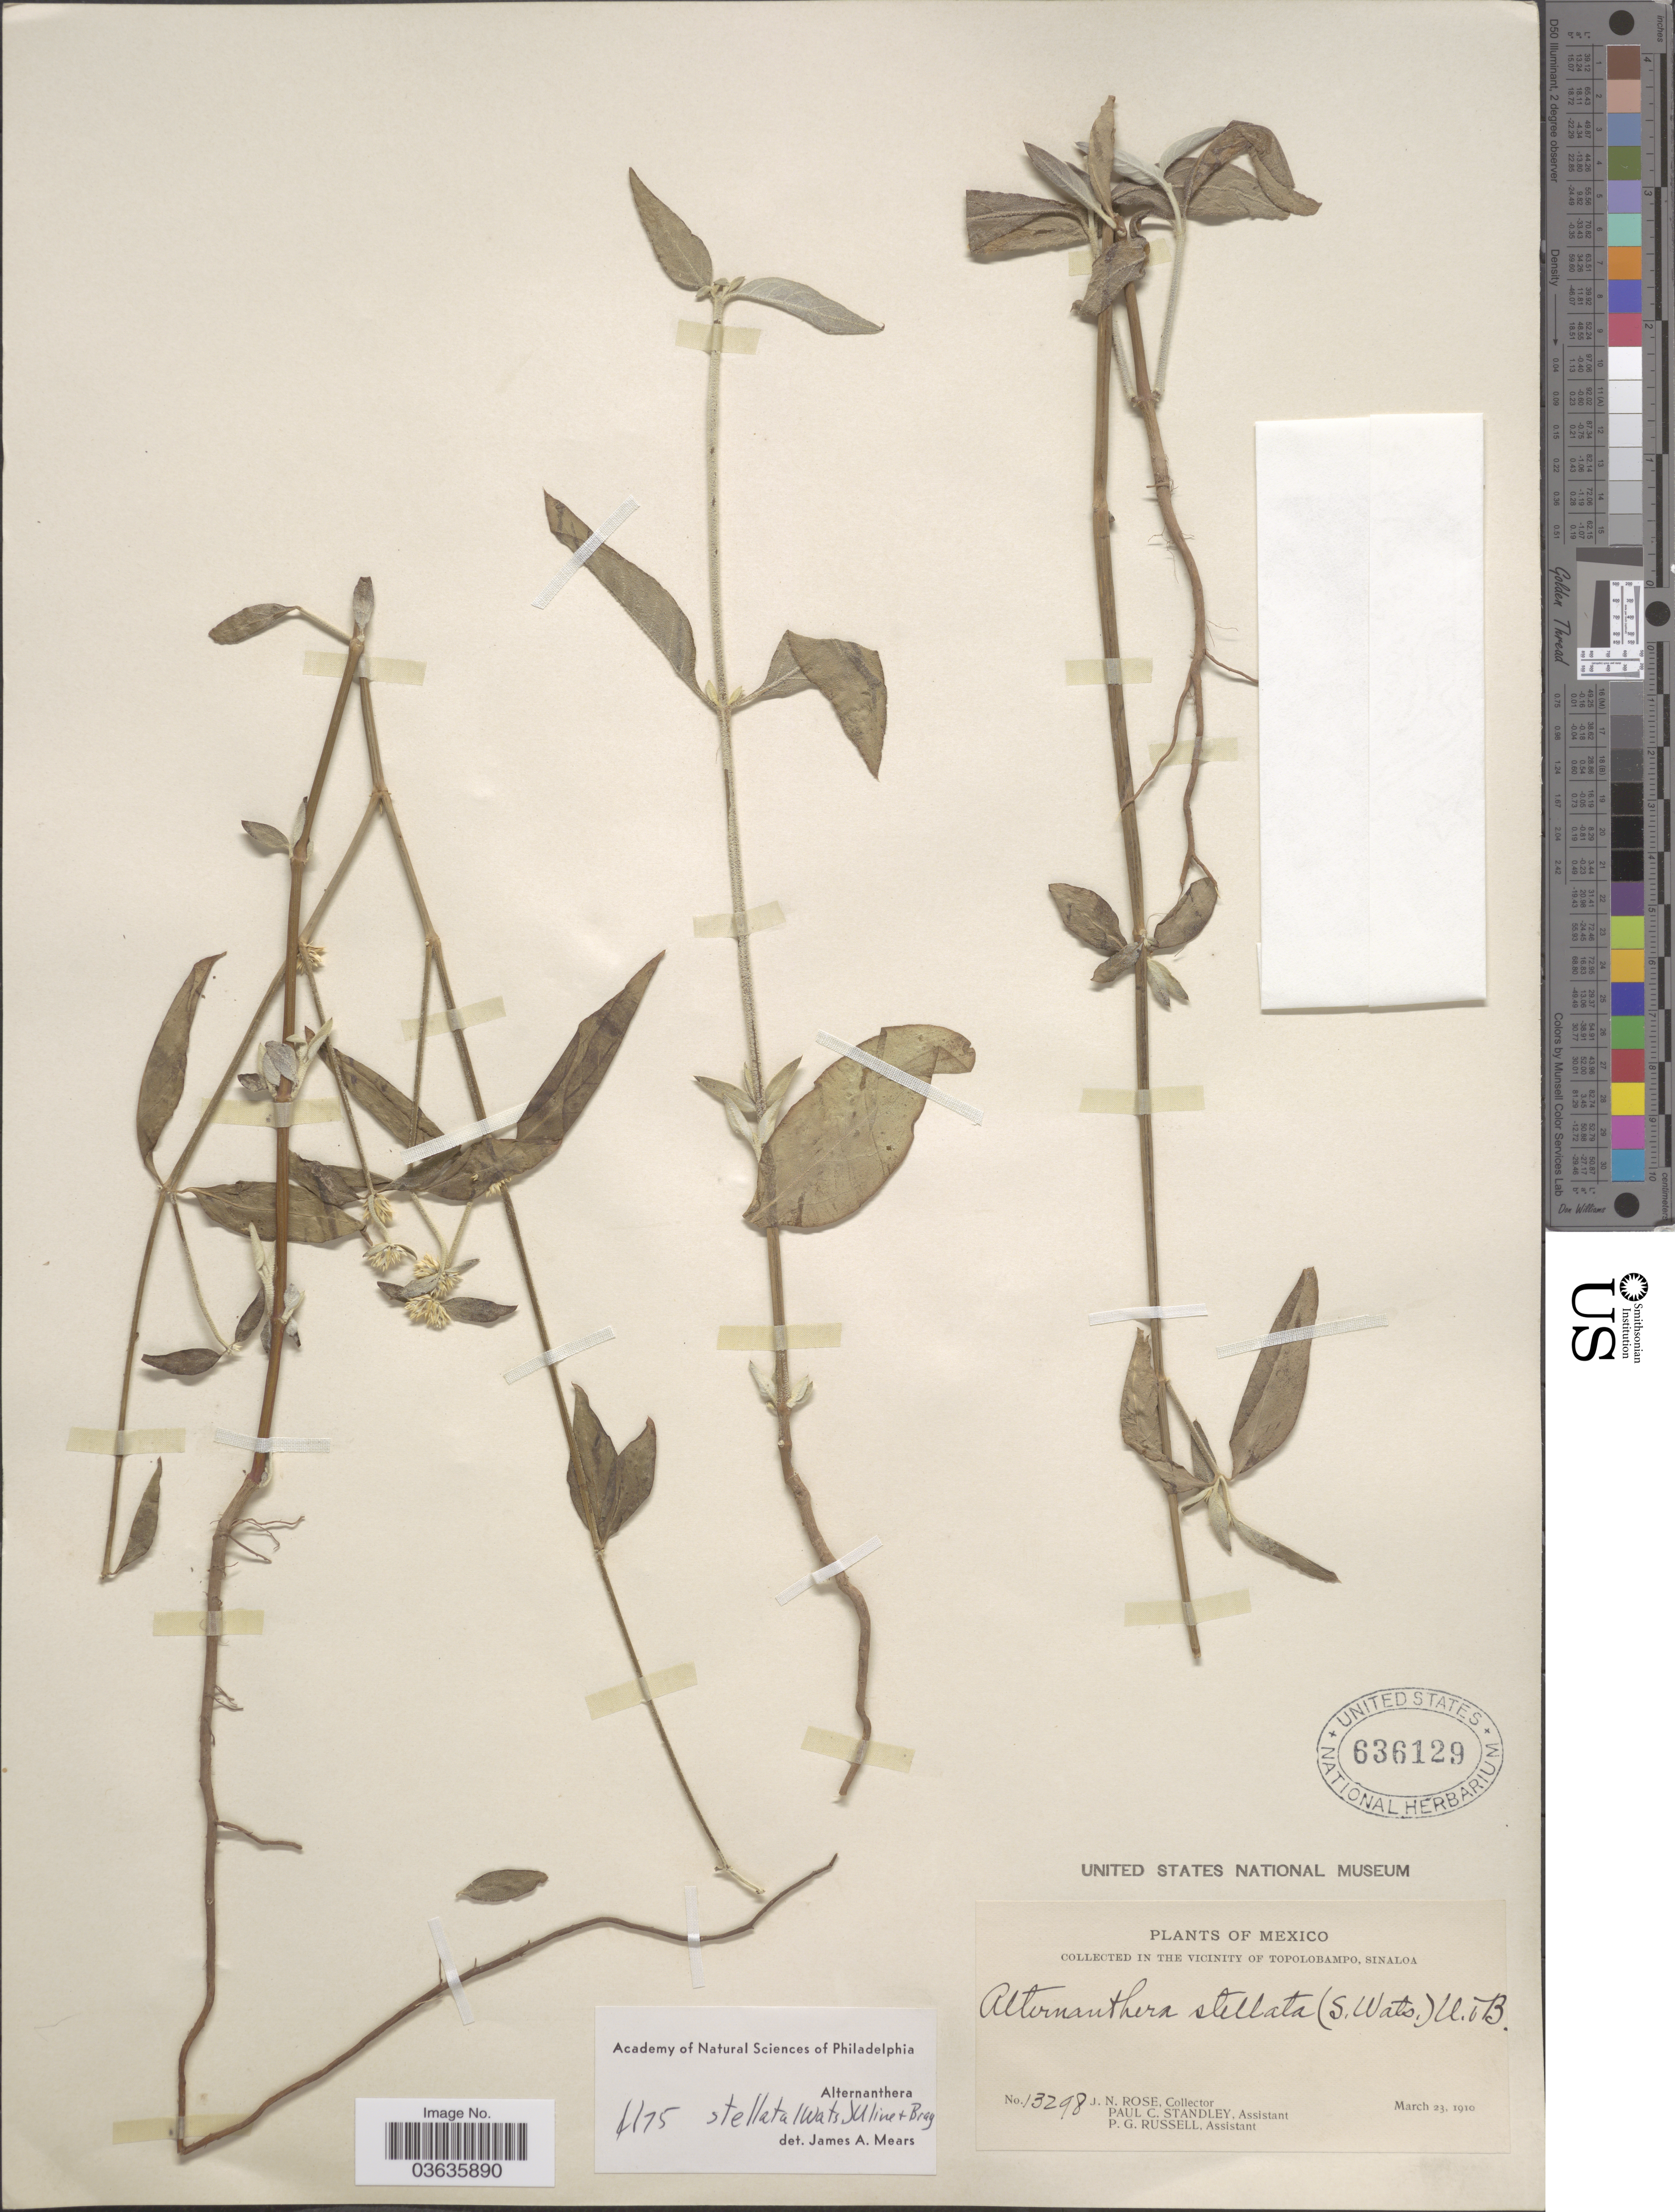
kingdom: Plantae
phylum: Tracheophyta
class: Magnoliopsida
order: Caryophyllales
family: Amaranthaceae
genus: Alternanthera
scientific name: Alternanthera stellata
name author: (S. Watson) Uline & W.L. Bray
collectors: J. N. Rose, P. C. Standley & P. G. Russell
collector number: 13298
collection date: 1910-03-23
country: Mexico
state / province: Sinaloa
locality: Vicinity of Topolobampo.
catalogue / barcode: US 636129